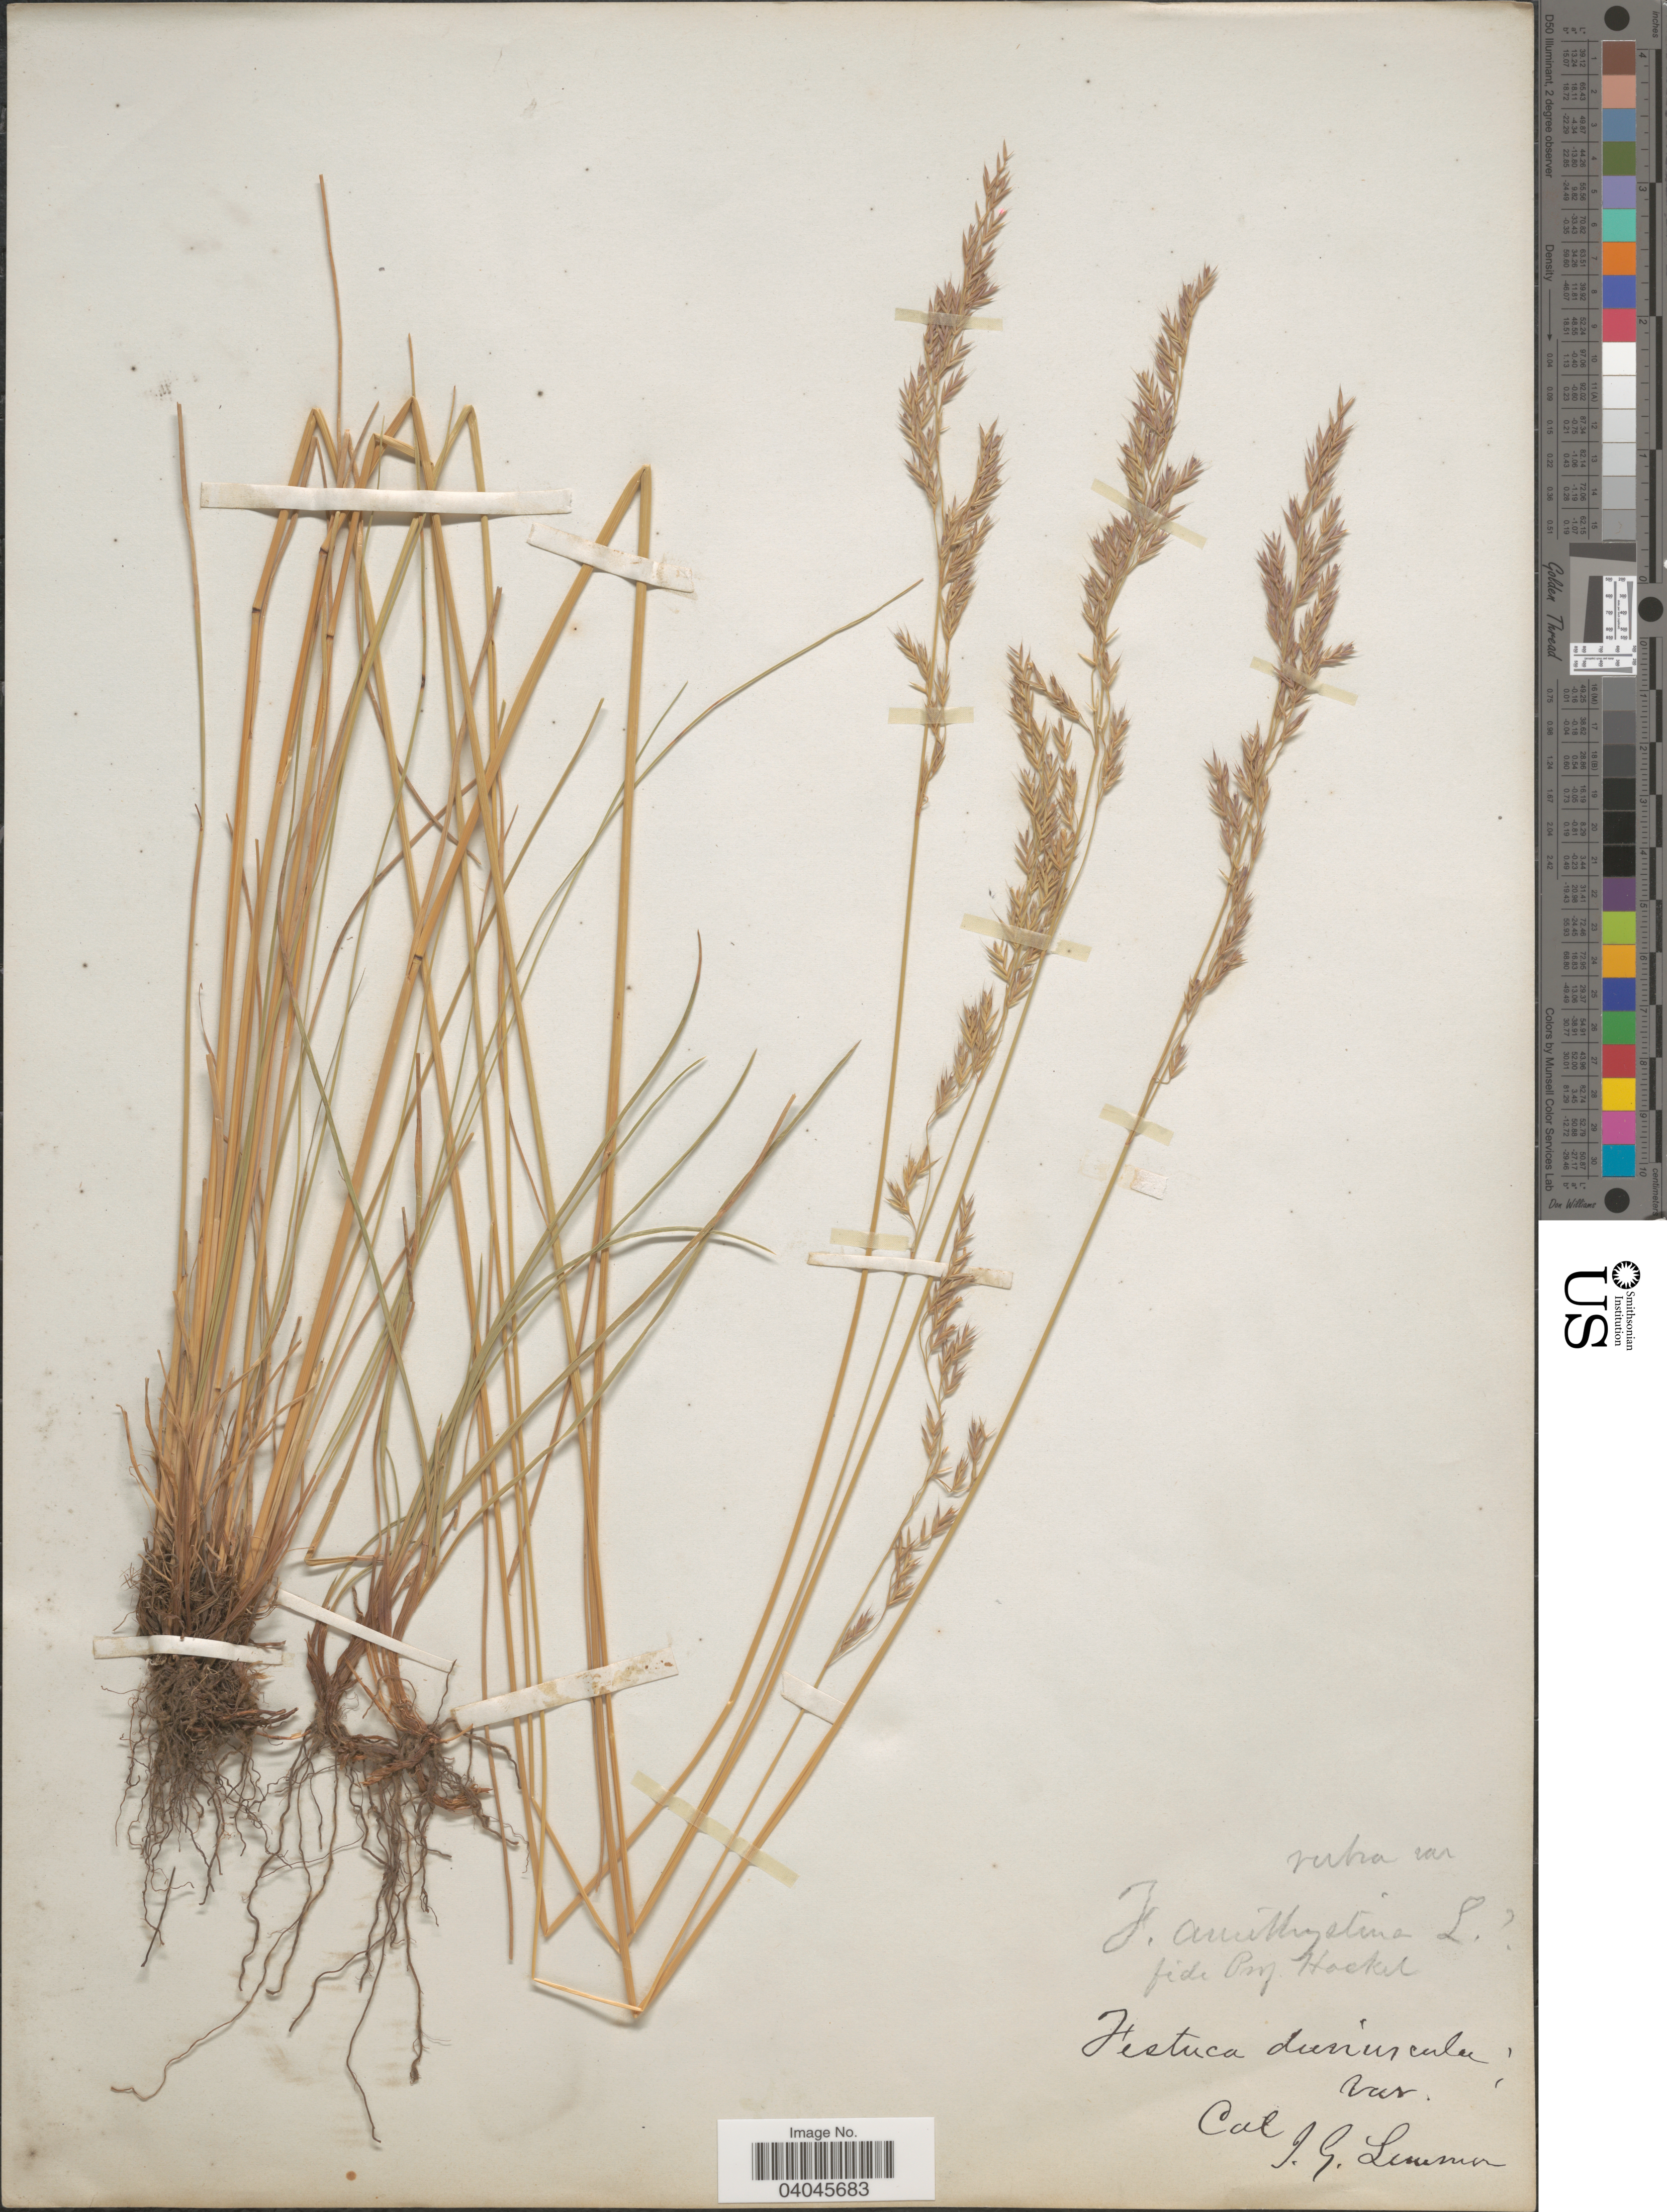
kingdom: Plantae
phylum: Tracheophyta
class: Liliopsida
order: Poales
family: Poaceae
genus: Festuca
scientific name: Festuca rubra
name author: L.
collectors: J. Lemmon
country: United States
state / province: California